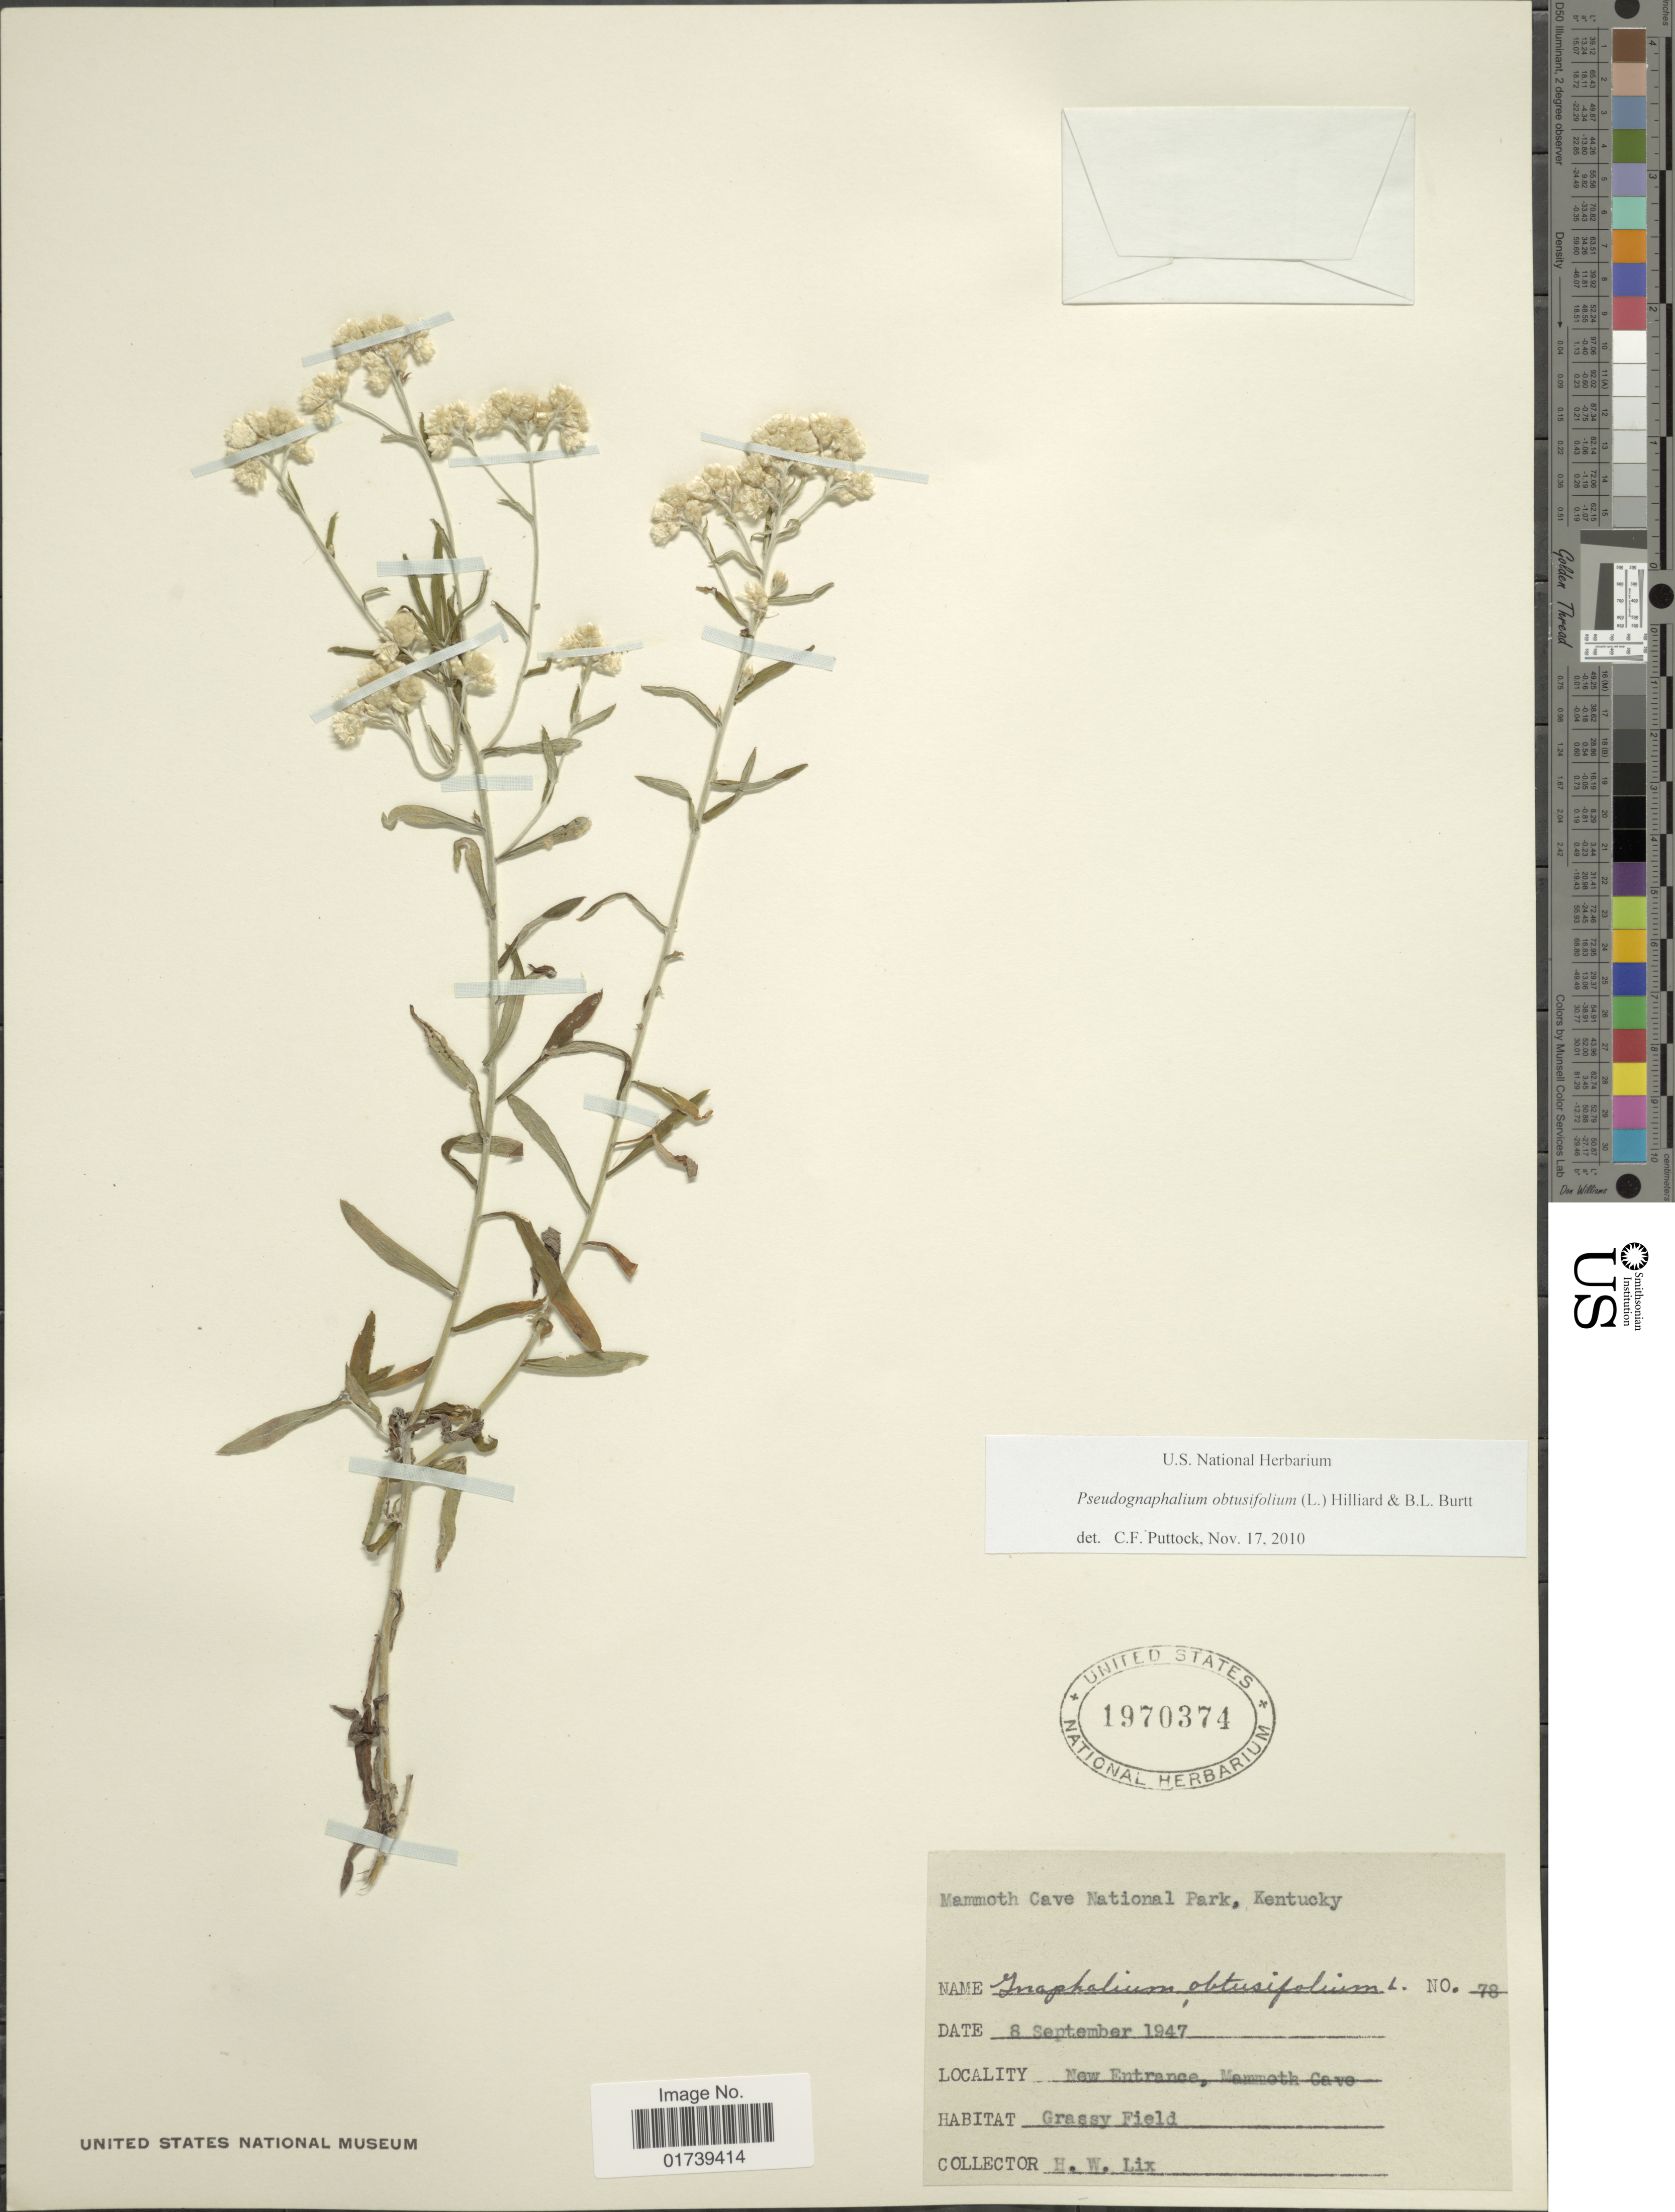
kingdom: Plantae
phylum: Tracheophyta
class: Magnoliopsida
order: Asterales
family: Asteraceae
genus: Pseudognaphalium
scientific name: Pseudognaphalium obtusifolium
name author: (L.) Hilliard & B.L. Burtt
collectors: H. W. Lix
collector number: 78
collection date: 1947-09-08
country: United States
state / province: Kentucky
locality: Mammoth Cave National Park, New Entrance, Mammoth Cave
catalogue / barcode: US 1970374